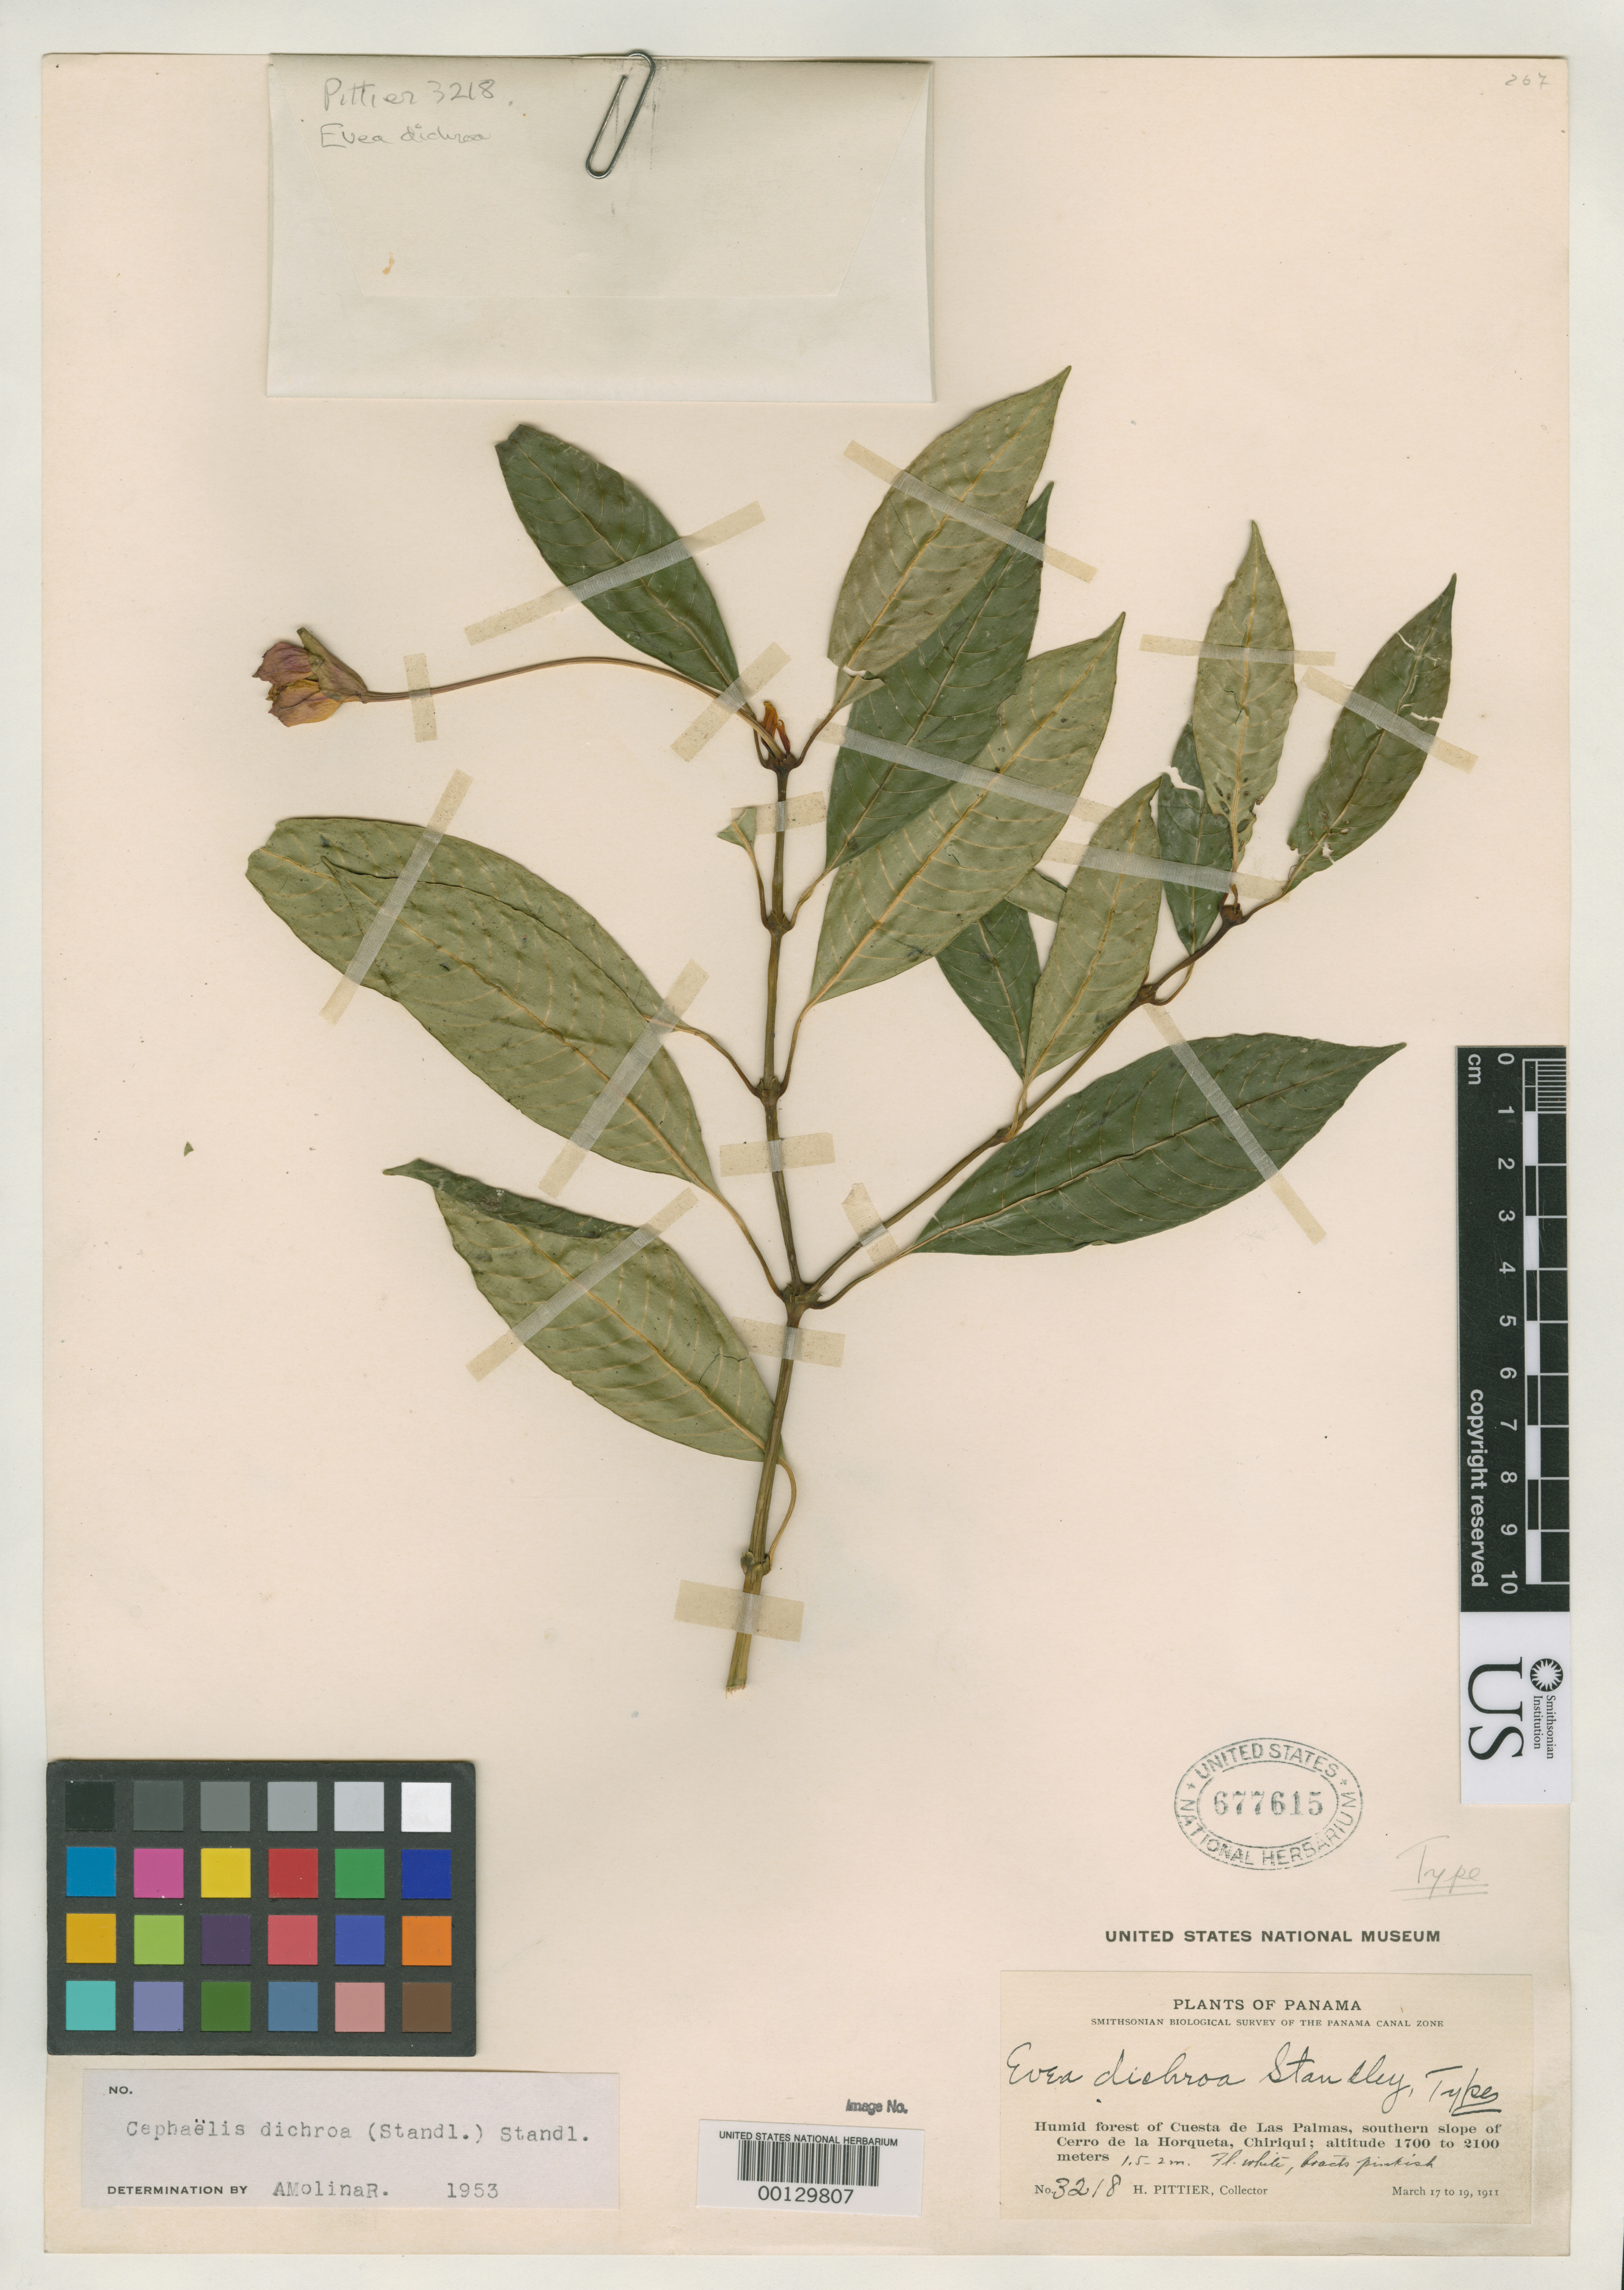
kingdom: Plantae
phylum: Tracheophyta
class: Magnoliopsida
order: Gentianales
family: Rubiaceae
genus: Evea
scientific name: Evea dichroa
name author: Standl.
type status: Holotype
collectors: H. F. Pittier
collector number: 3218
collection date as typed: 17 Mar 1911 to 19 Mar 1911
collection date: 1911-03-17/1911-03-19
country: Panama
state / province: Chiriquí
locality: Cuesta de Las Palmas, Cerro de La Horqueta.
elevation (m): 1200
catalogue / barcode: US 677615